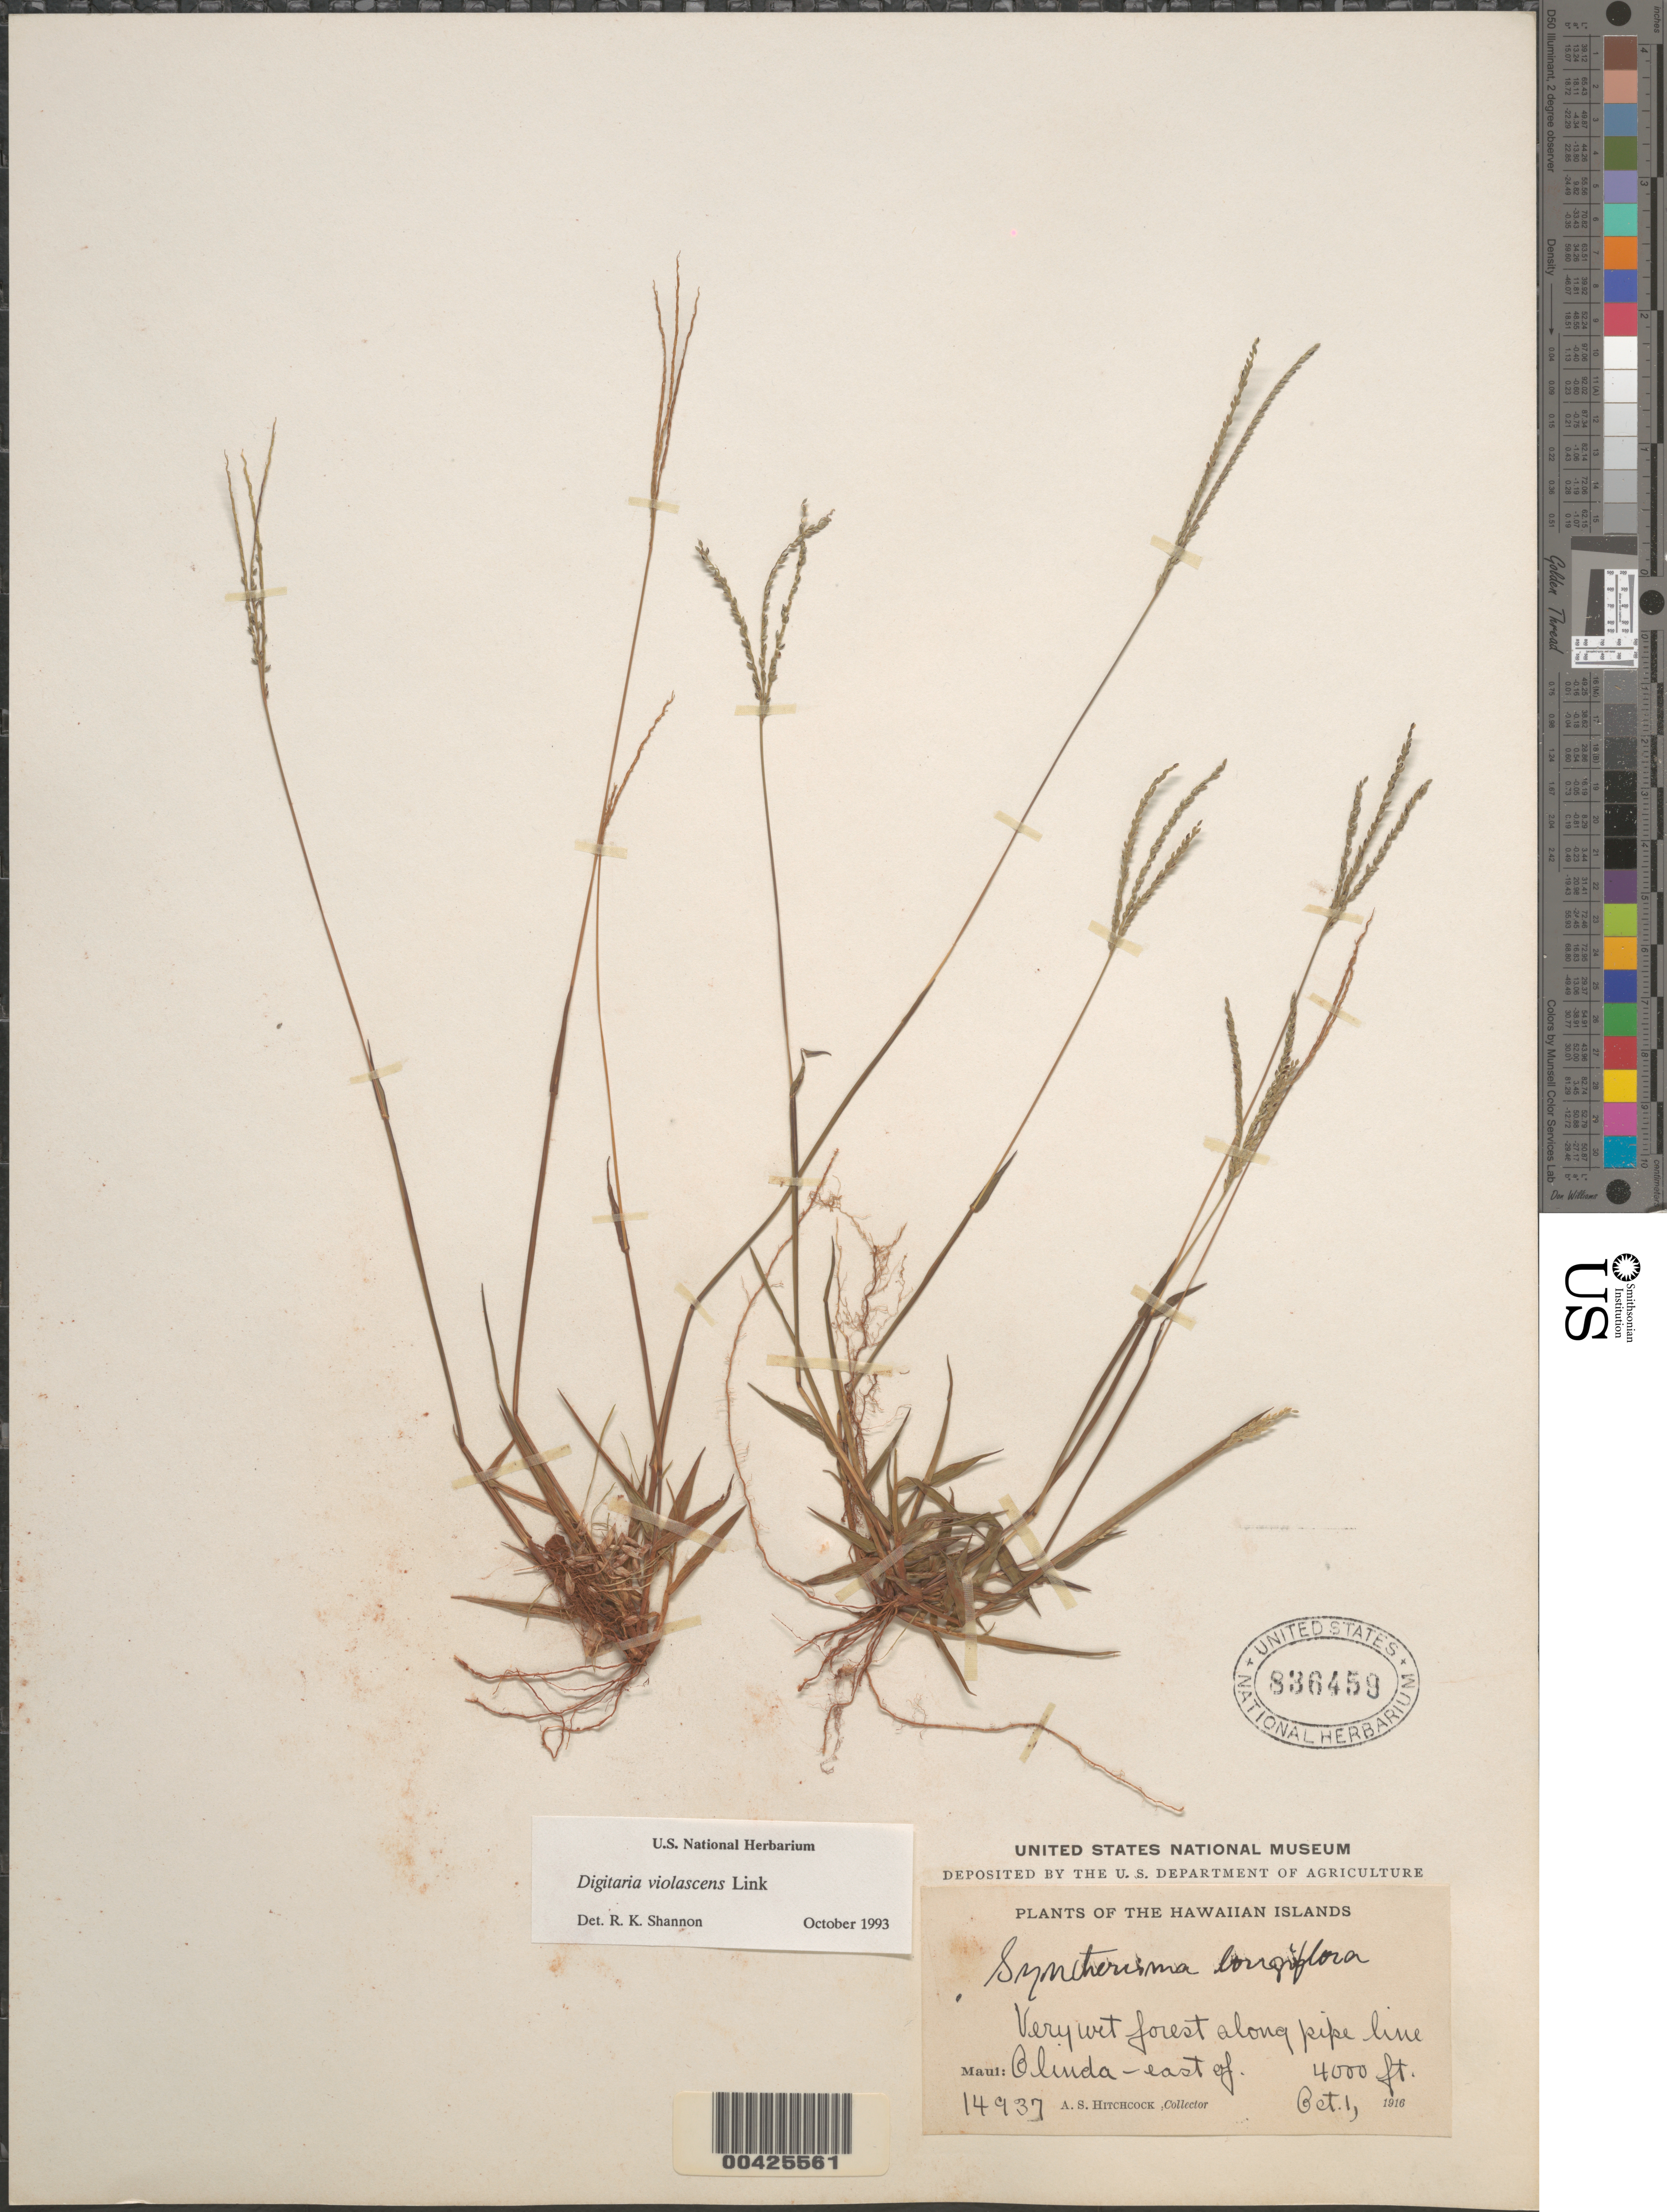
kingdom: Plantae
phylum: Tracheophyta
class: Liliopsida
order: Poales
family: Poaceae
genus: Digitaria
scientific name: Digitaria violascens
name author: Link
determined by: Shannon, R. K., (UNITED STATES)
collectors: A. S. Hitchcock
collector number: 14937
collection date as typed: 1 Oct 1916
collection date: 1916-10-01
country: United States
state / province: Hawaii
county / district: Maui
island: Maui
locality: Olinda - east of.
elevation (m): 1219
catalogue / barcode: US 836459